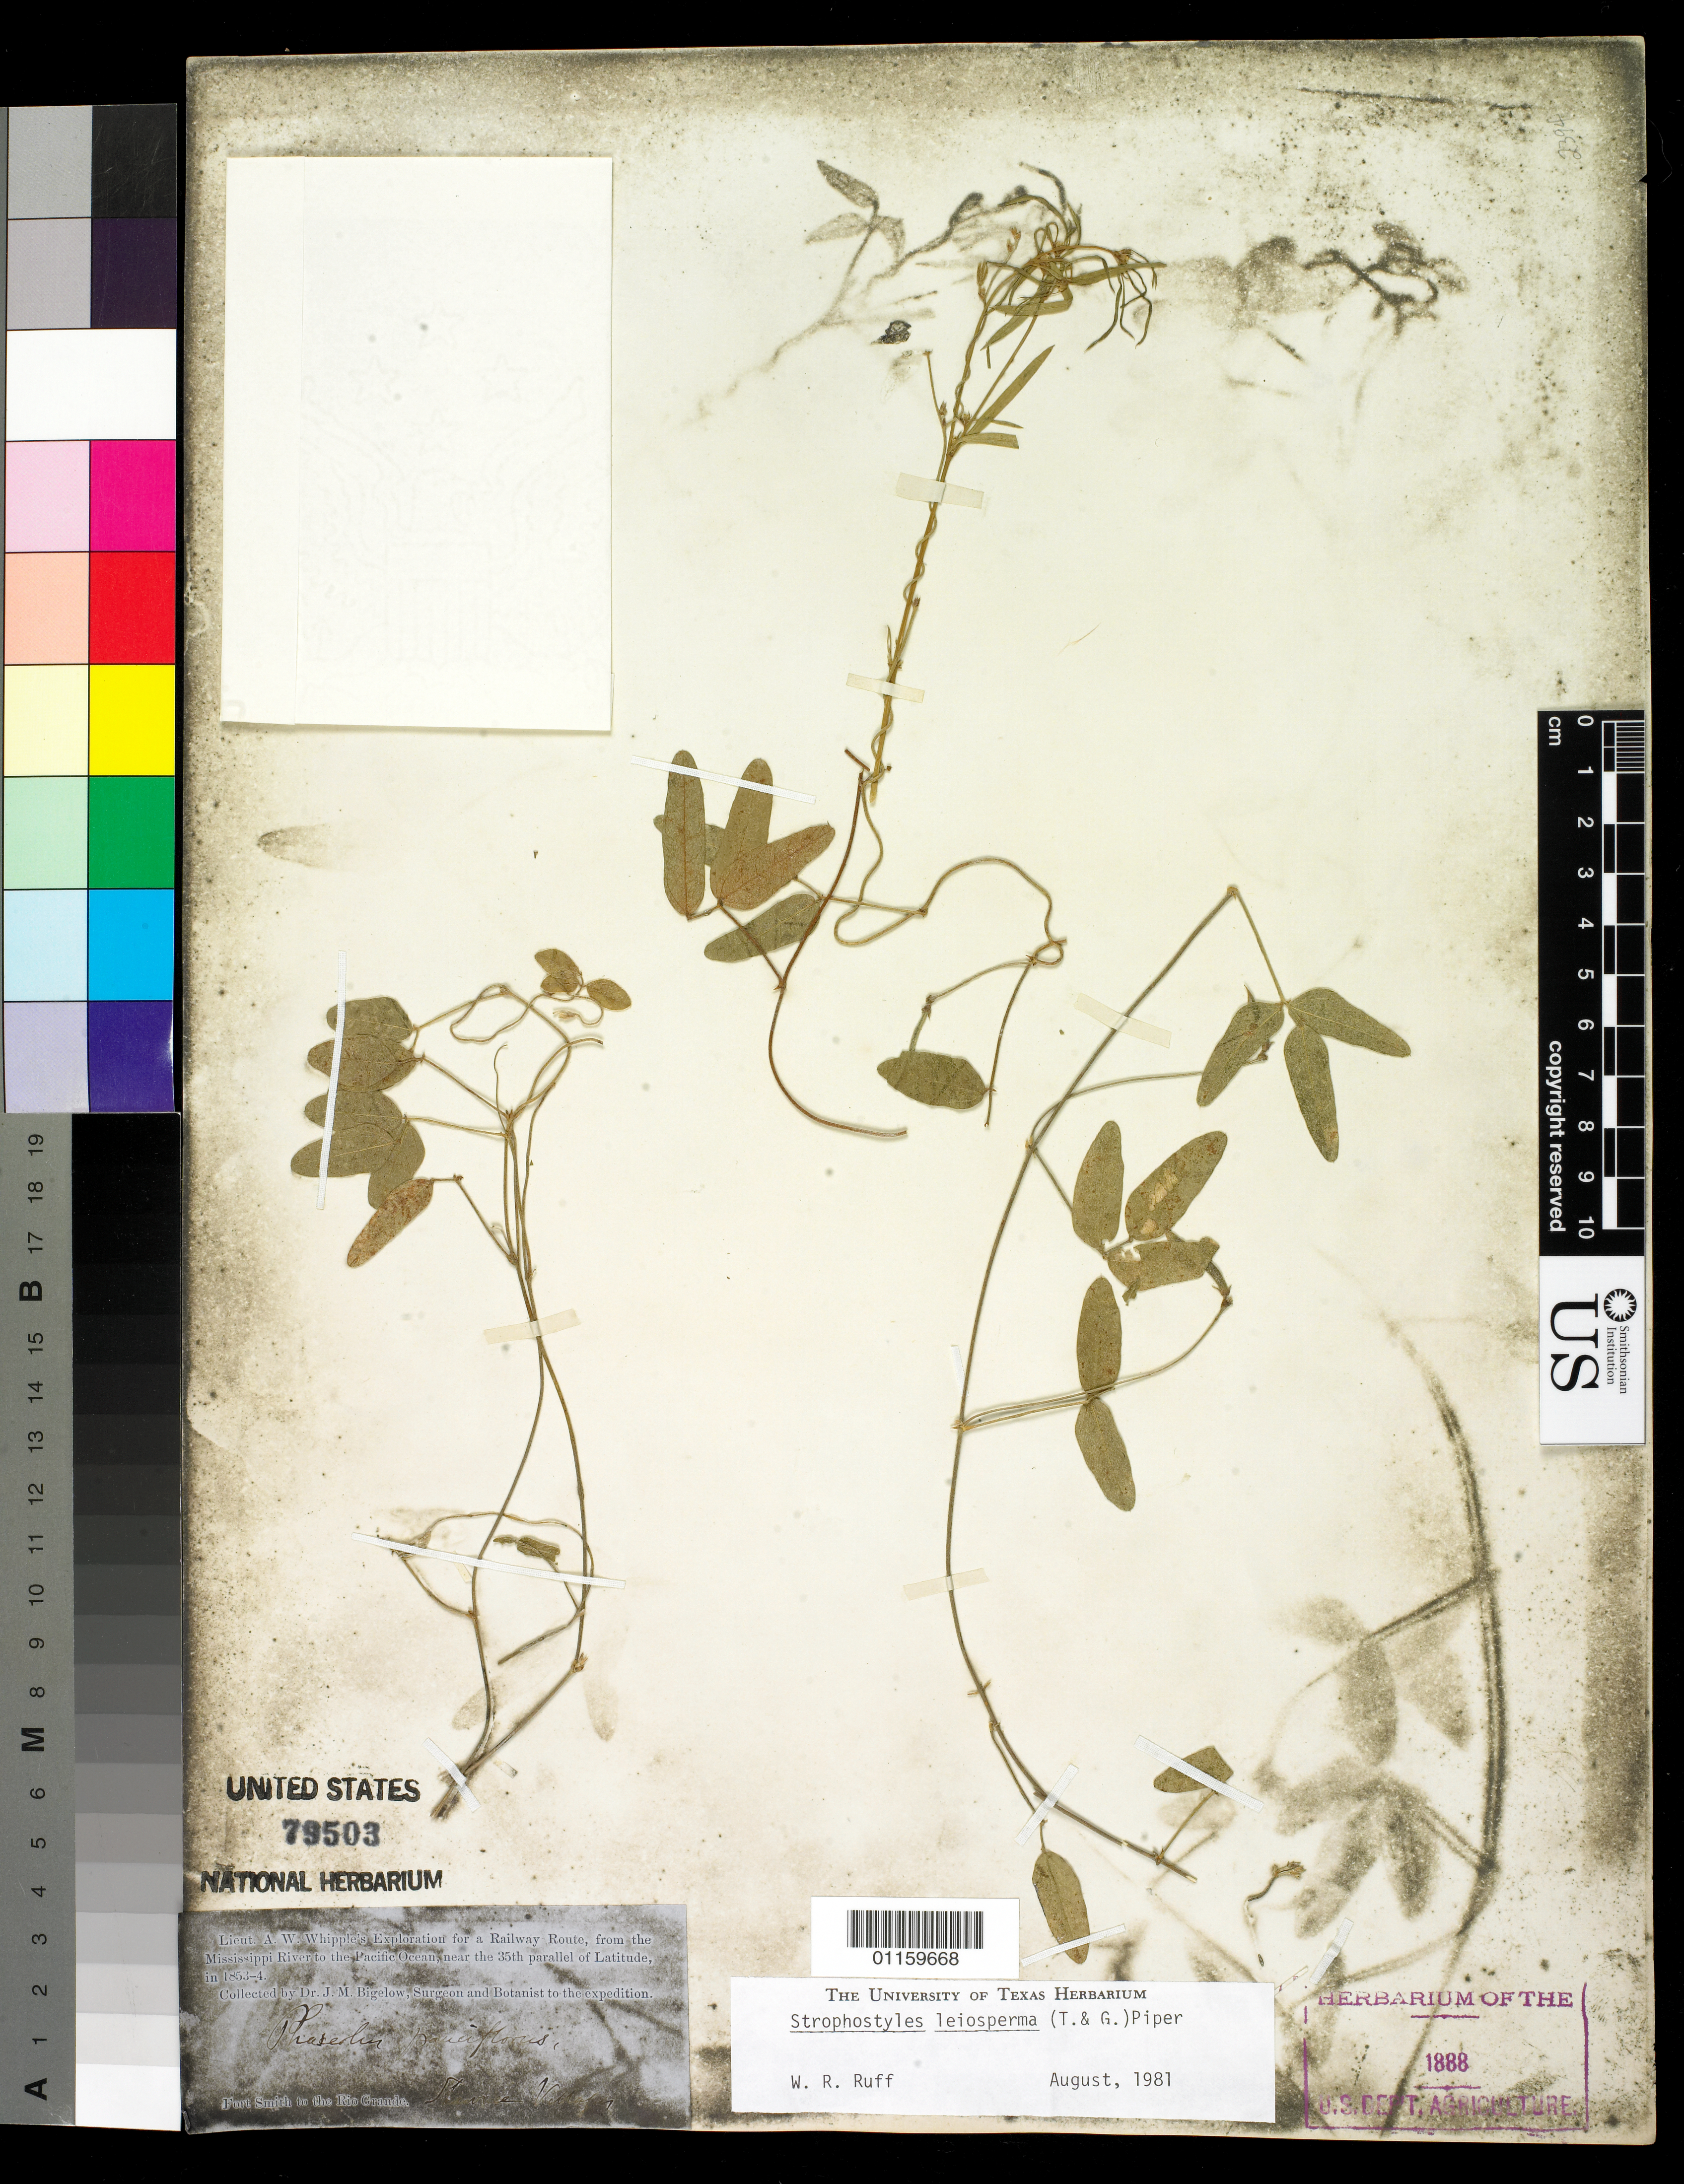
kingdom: Plantae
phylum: Tracheophyta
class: Magnoliopsida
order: Fabales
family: Fabaceae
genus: Strophostyles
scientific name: Strophostyles leiosperma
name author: (Torr. & A. Gray) Piper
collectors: J. M. Bigelow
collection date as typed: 1853 to -- -- 1854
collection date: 1853/1854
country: United States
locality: Fort Smith to the Rio Grande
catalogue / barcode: US 79503